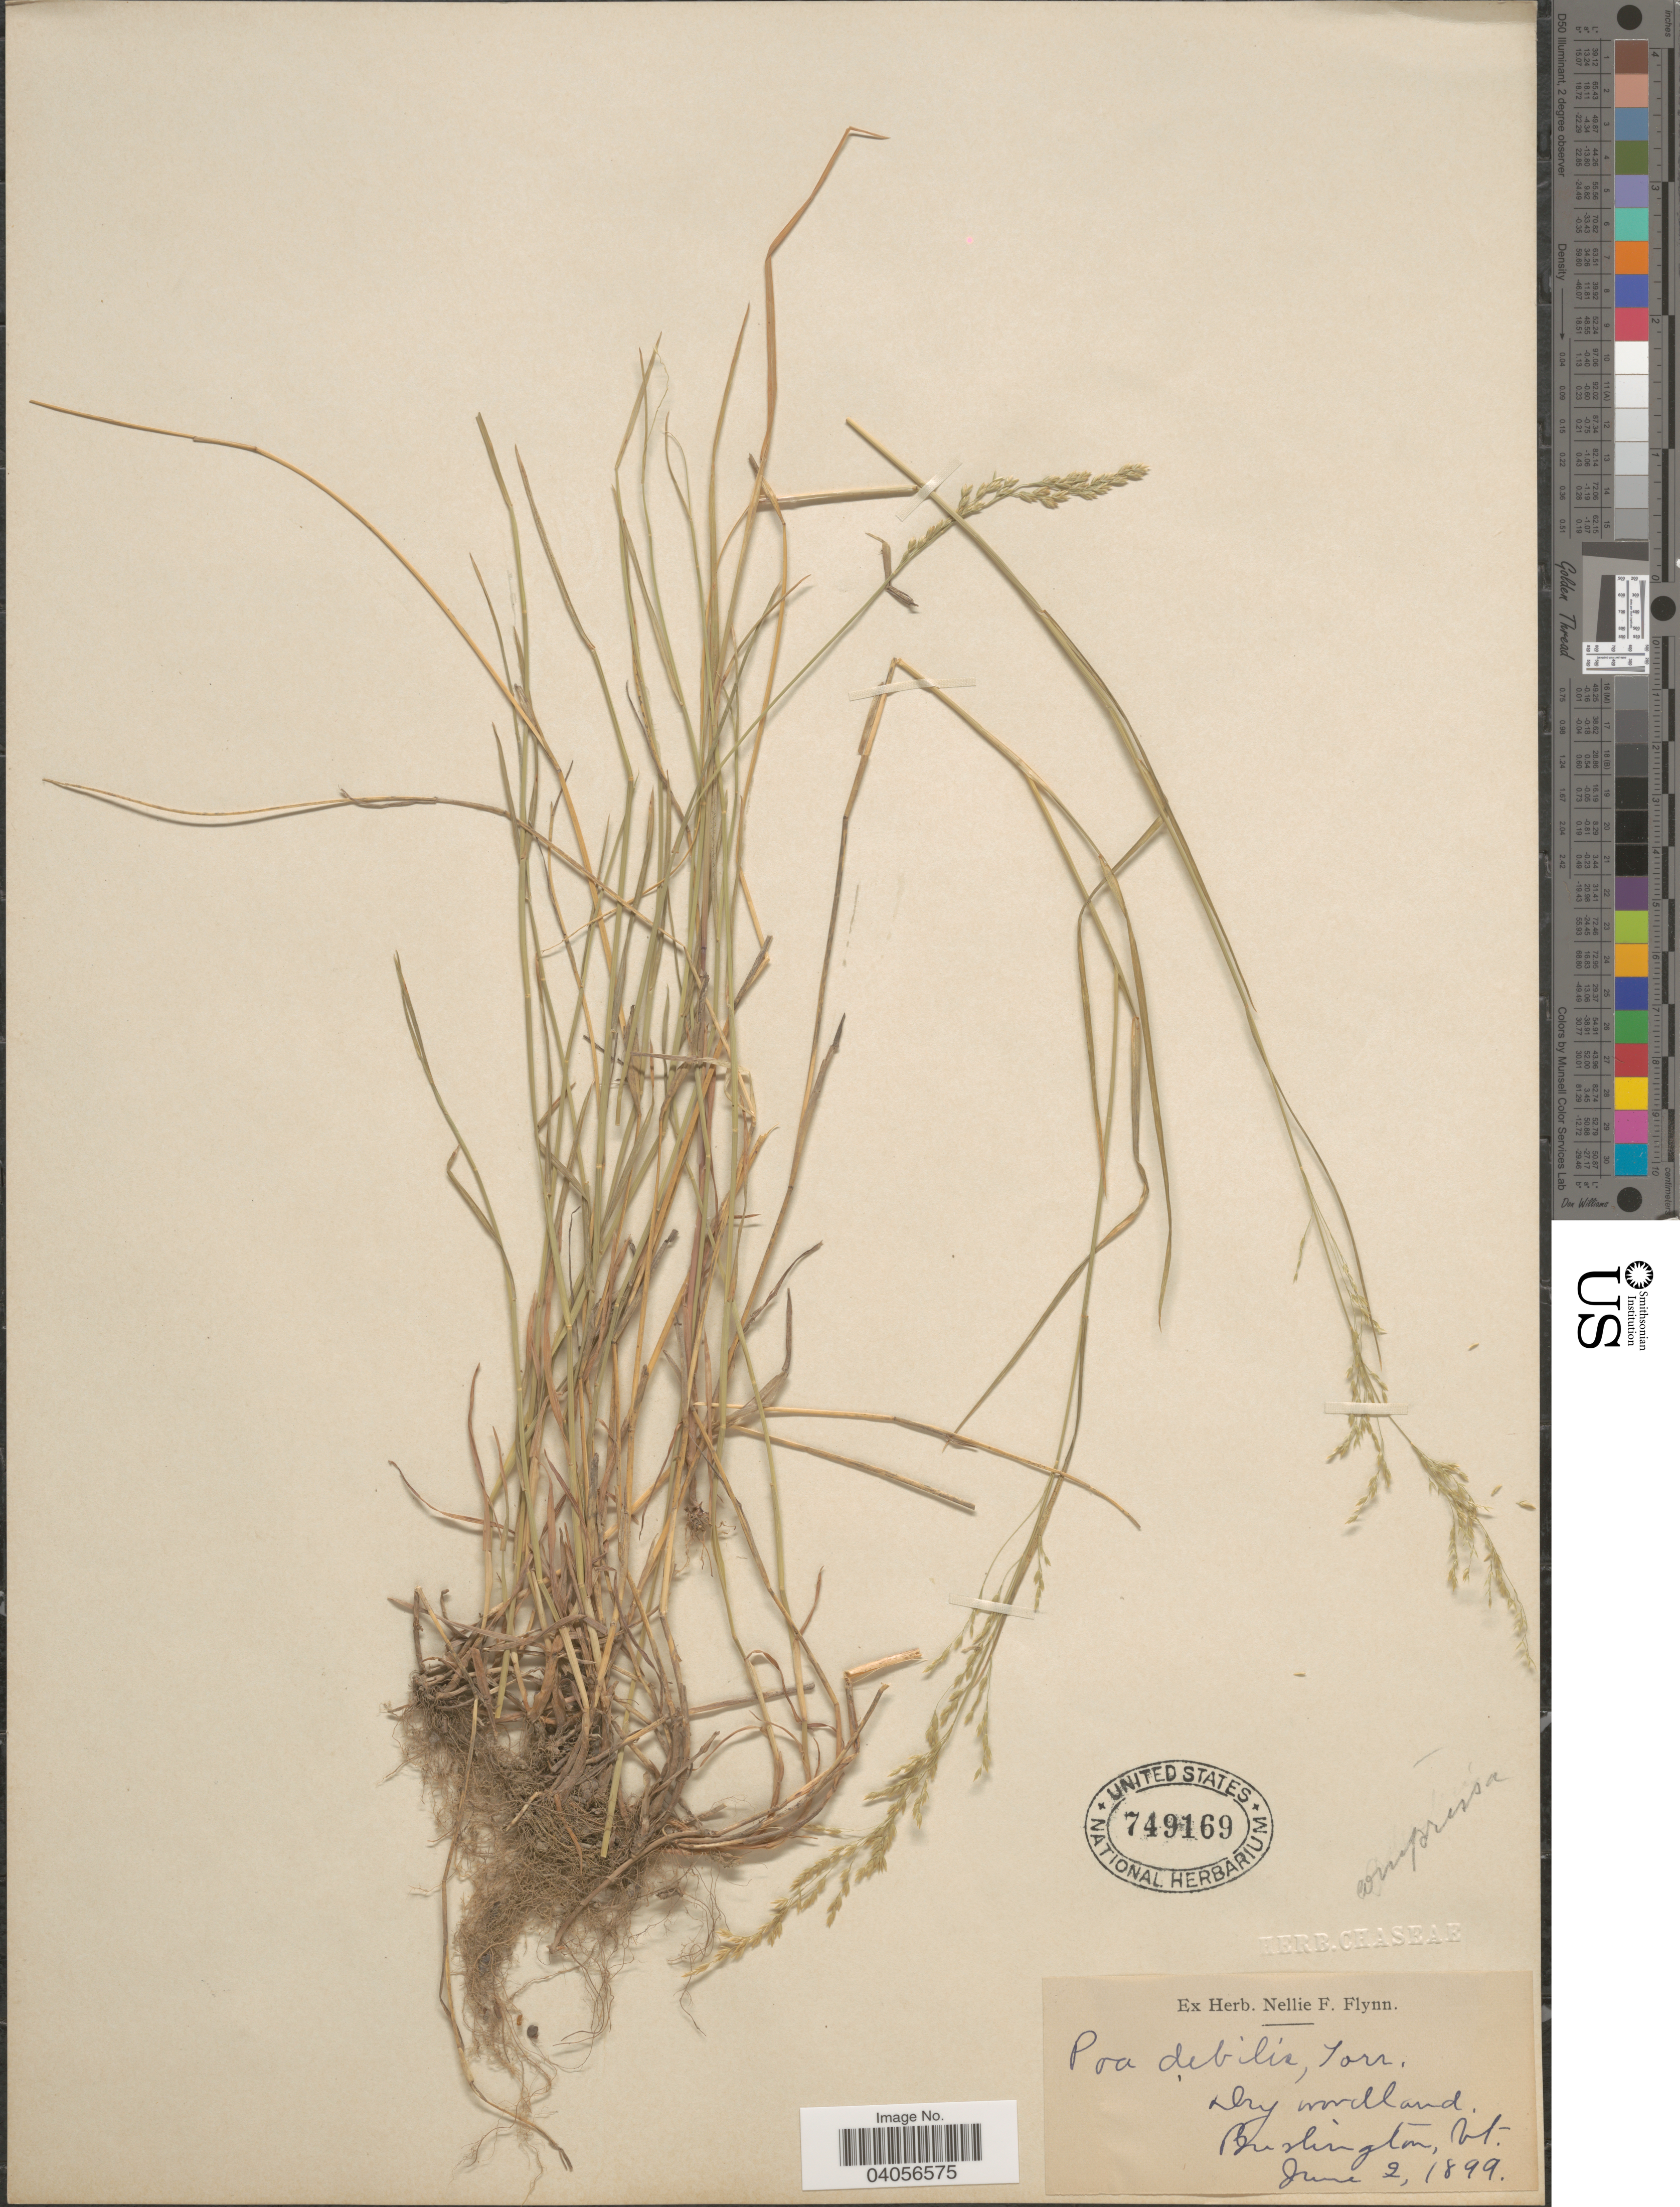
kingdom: Plantae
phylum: Tracheophyta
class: Liliopsida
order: Poales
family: Poaceae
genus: Poa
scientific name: Poa compressa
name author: L.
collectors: Ex Herb. Nellie F. Flynn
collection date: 1899-06-02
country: United States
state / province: Vermont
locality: Burlington.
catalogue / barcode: US 749169